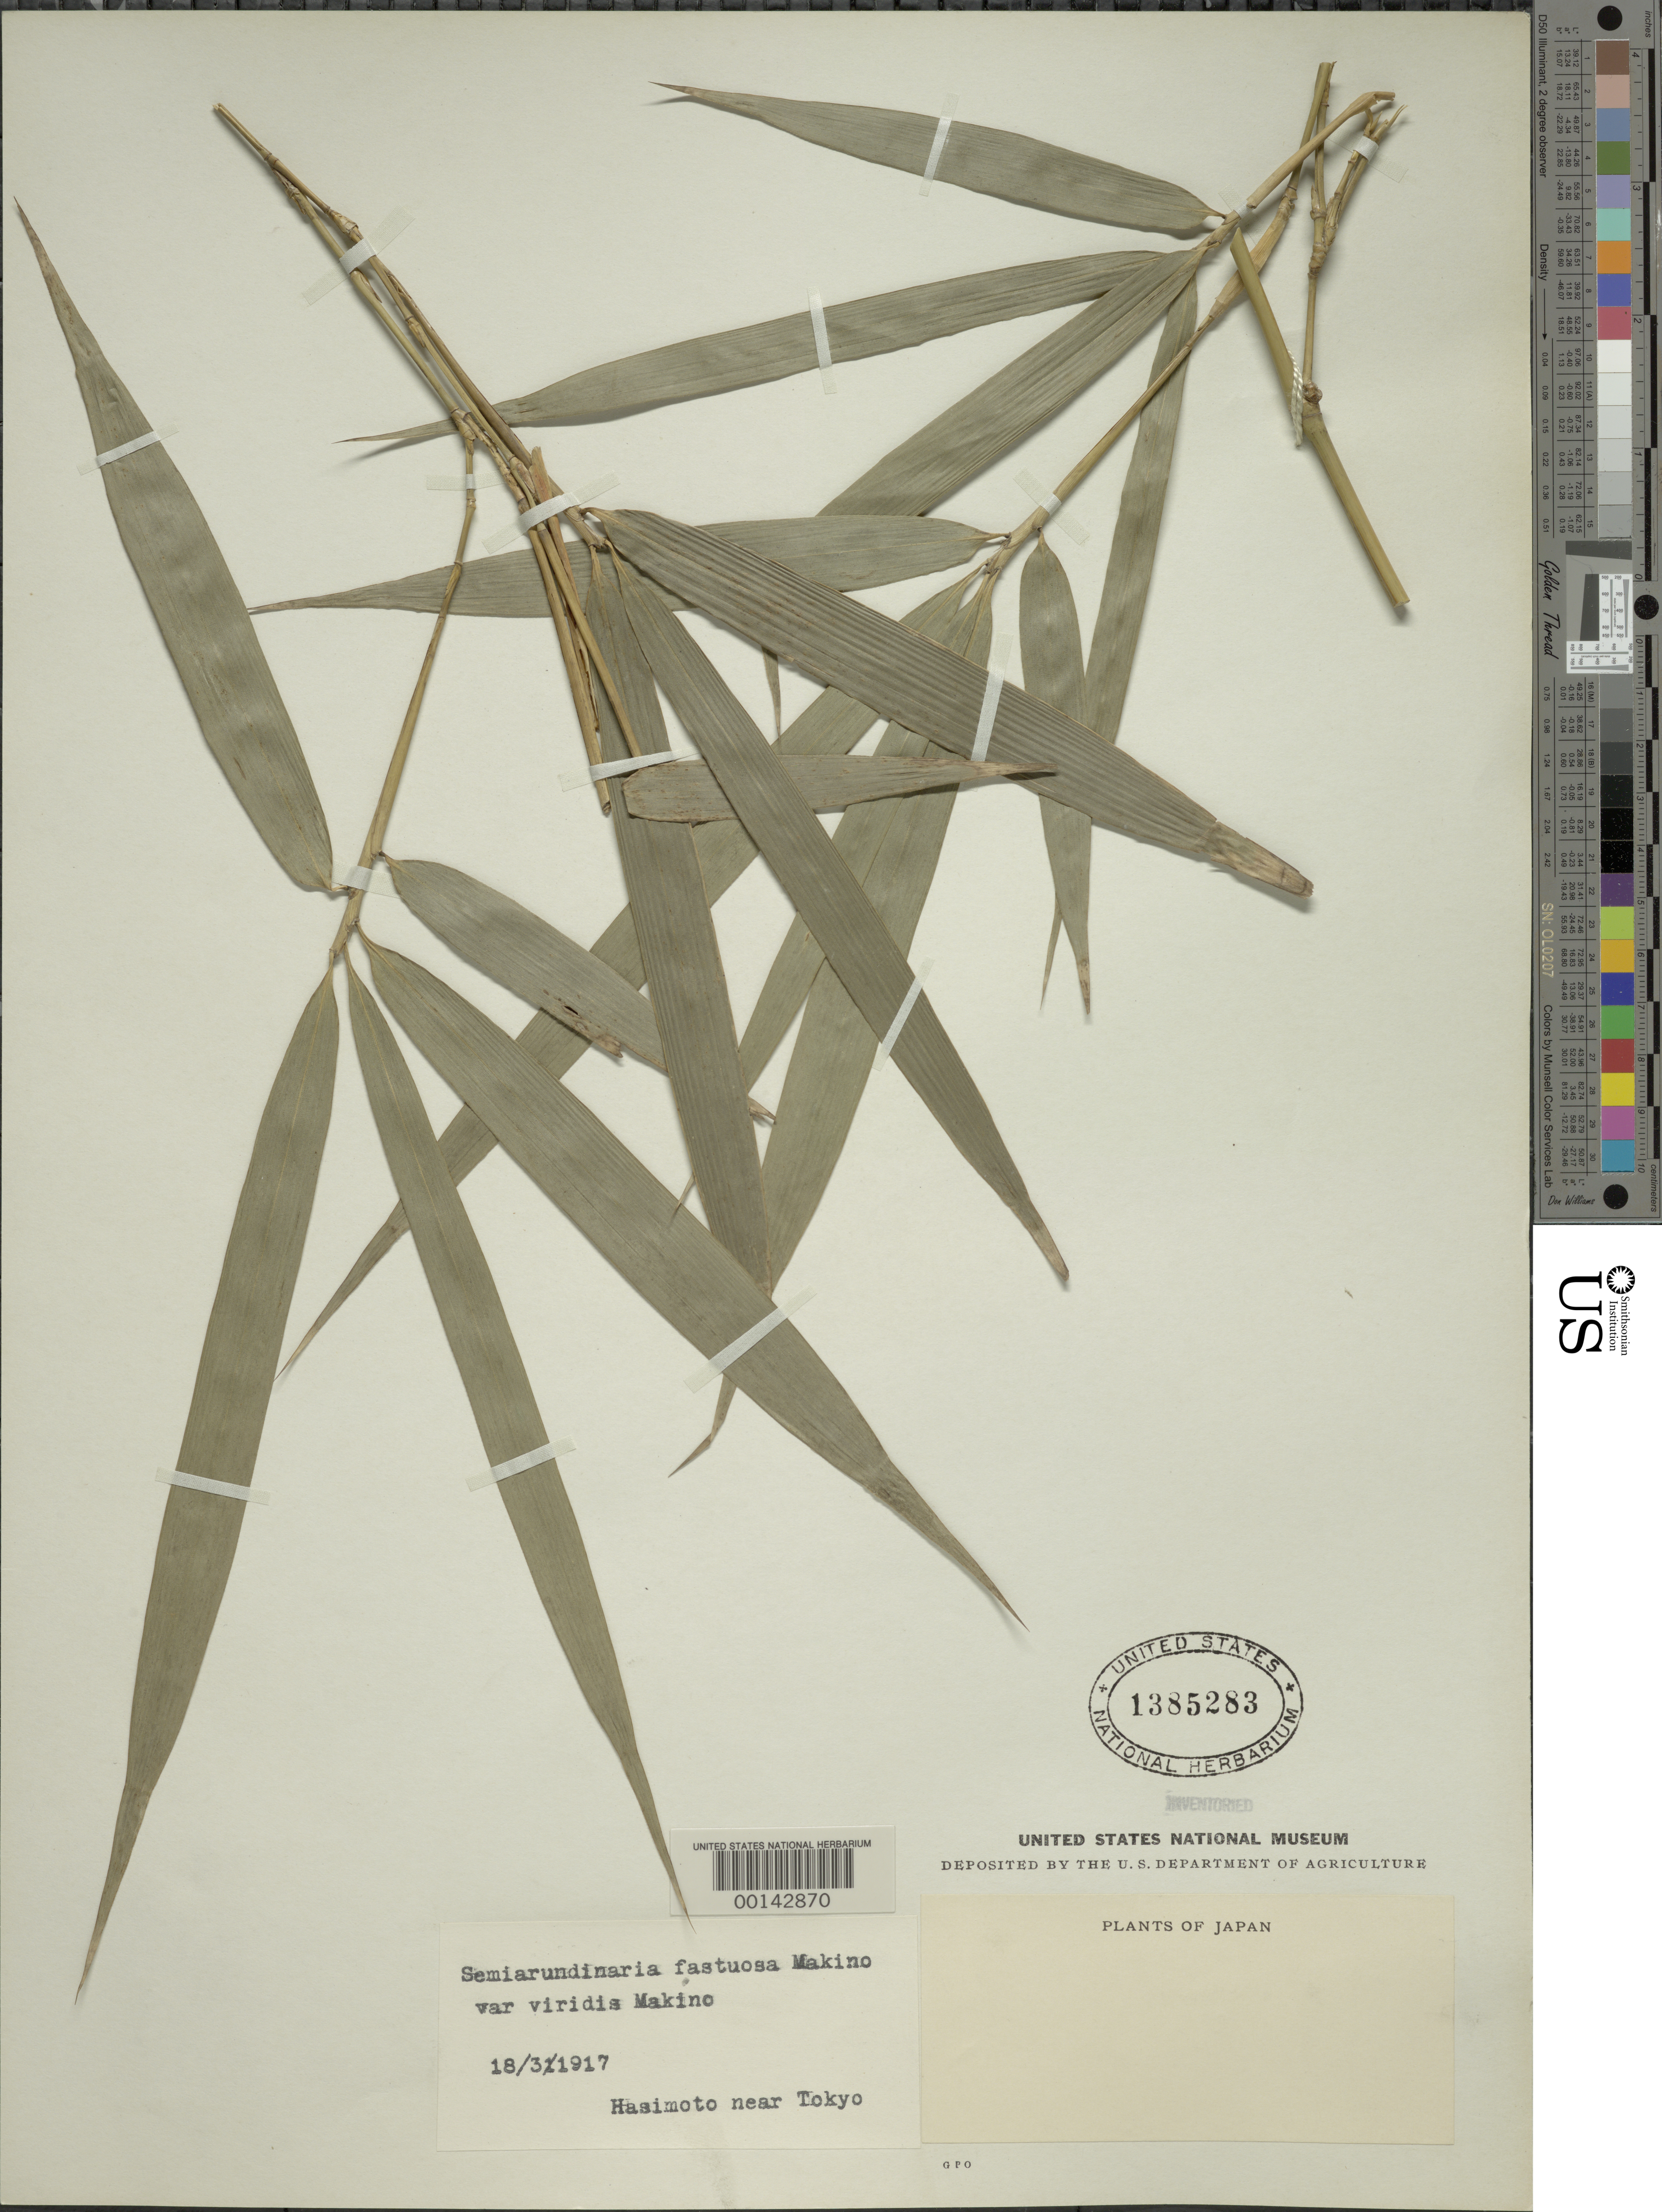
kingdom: Plantae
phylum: Tracheophyta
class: Liliopsida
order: Poales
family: Poaceae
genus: Semiarundinaria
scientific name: Semiarundinaria fastuosa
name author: Makino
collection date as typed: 18 Mar 1917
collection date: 1917-03-18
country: Japan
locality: Tokyo, hasimoto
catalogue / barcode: US 1385283